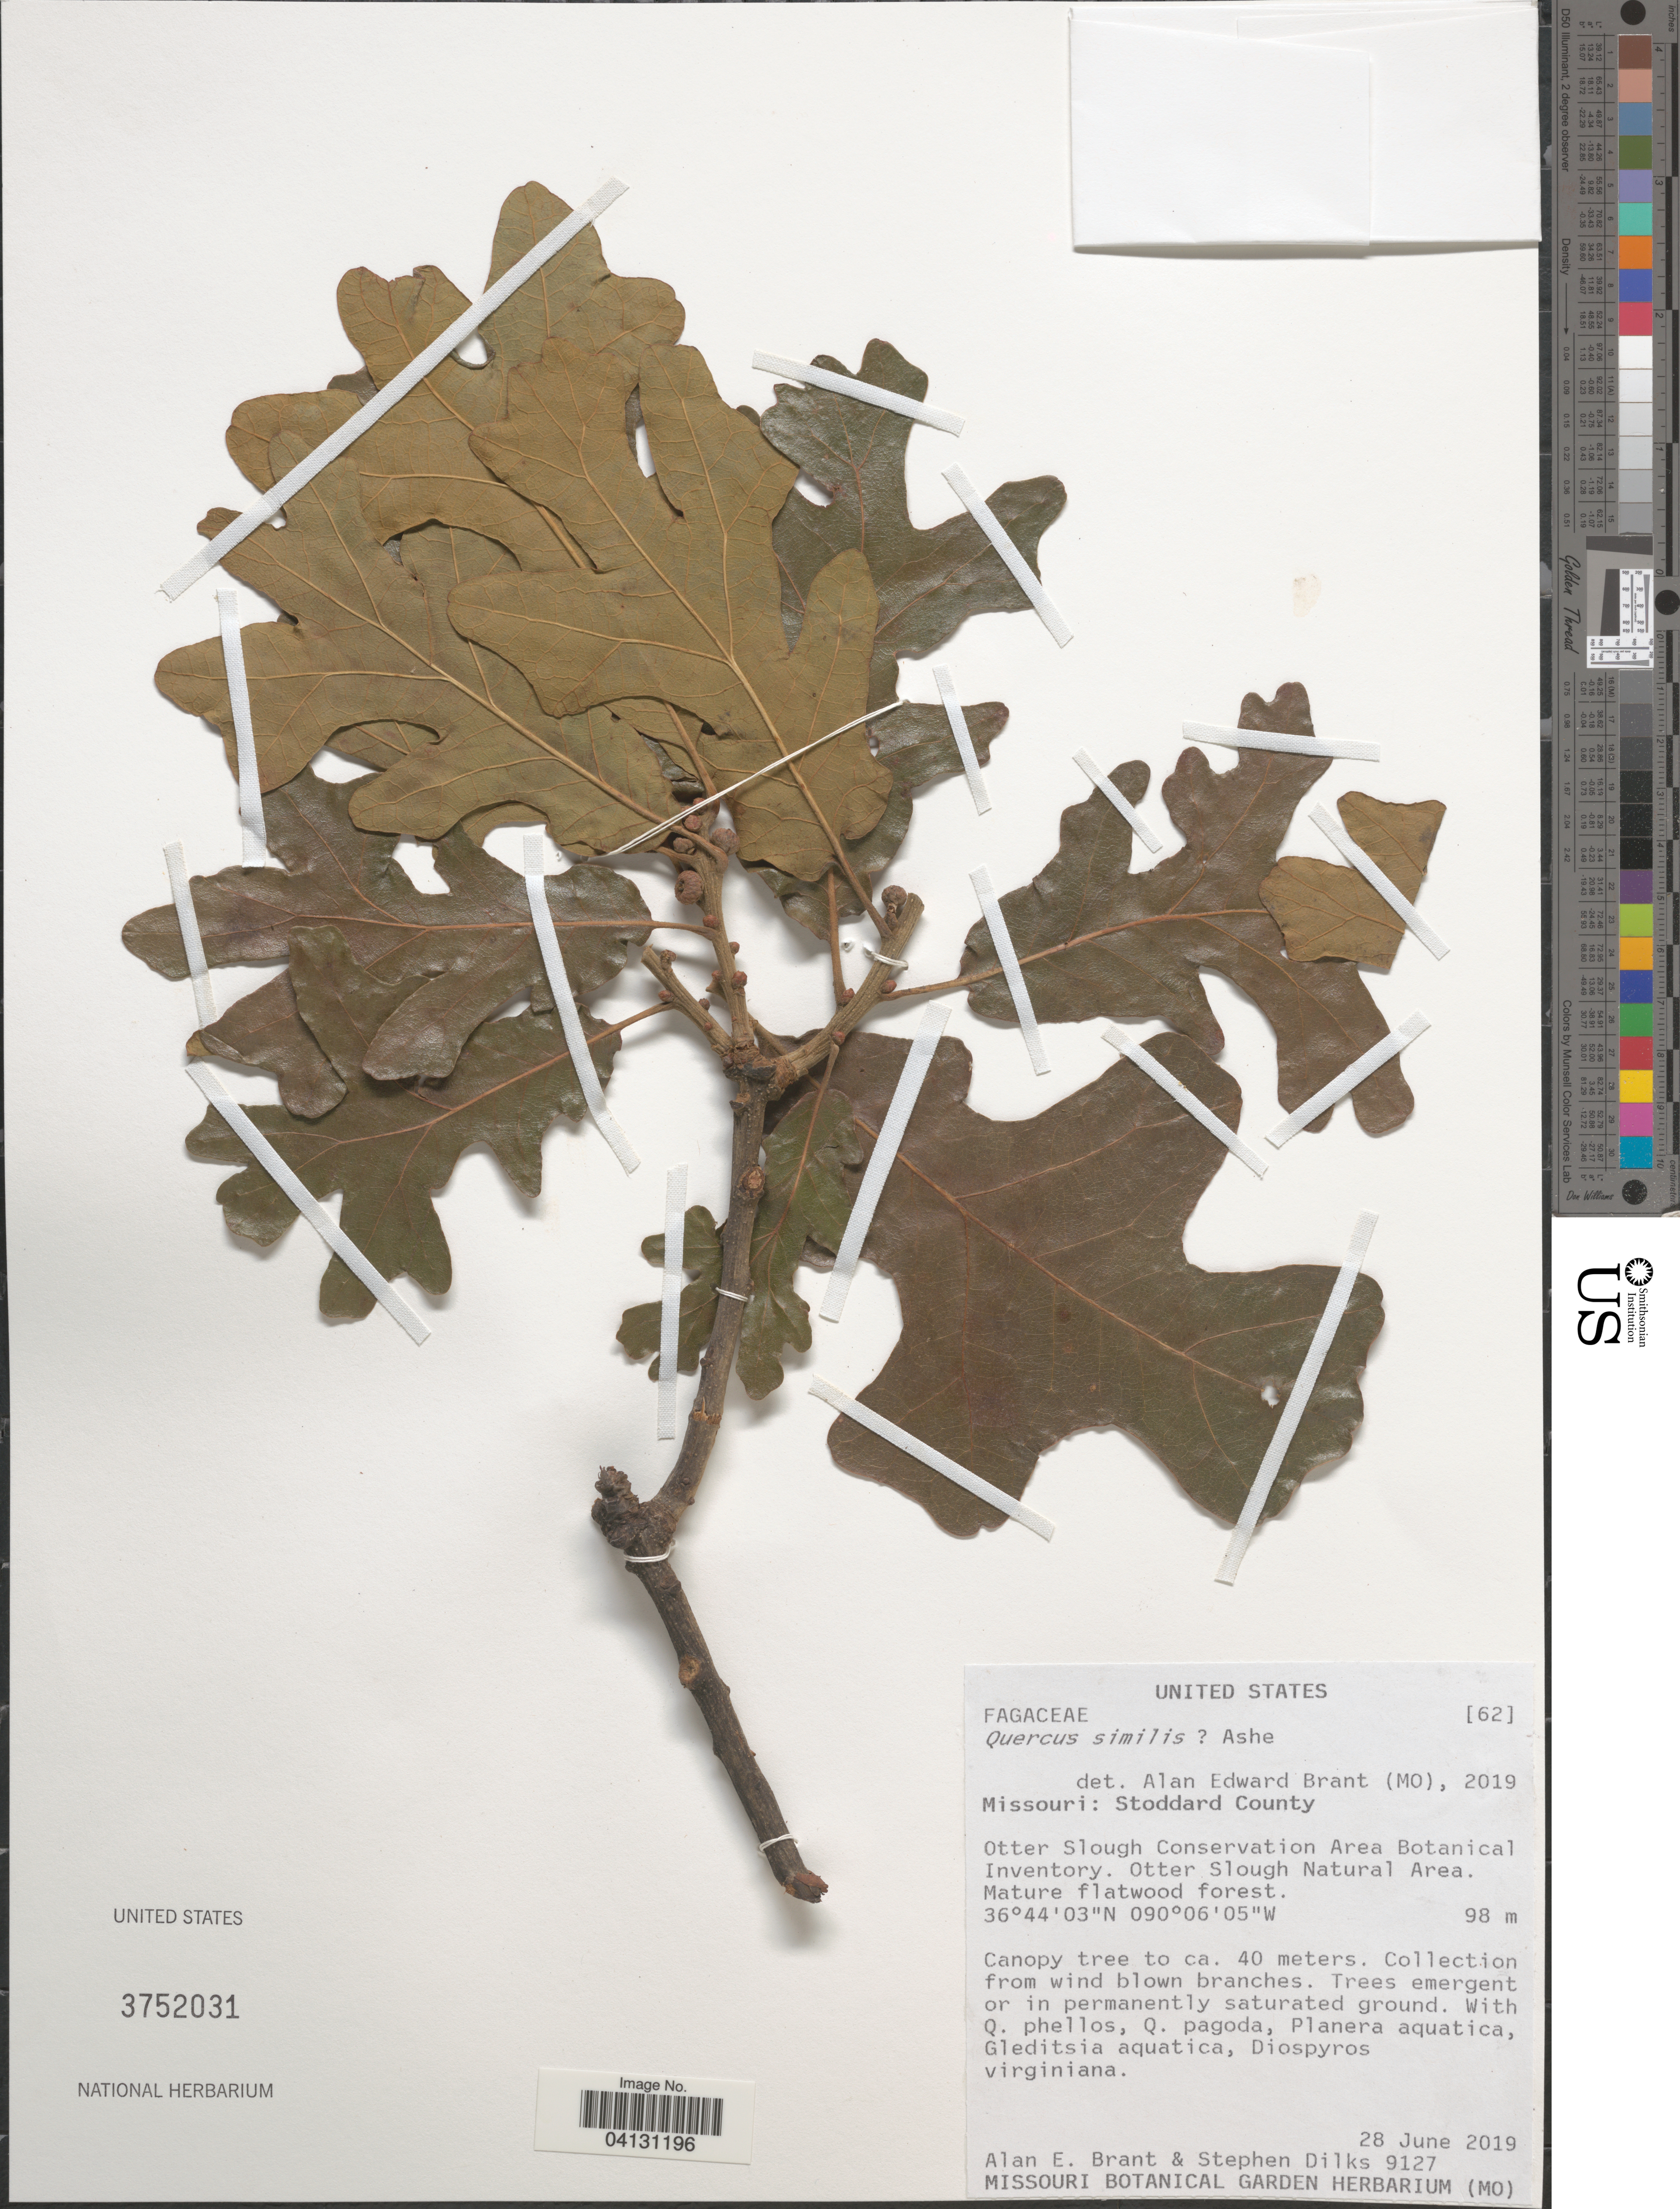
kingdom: Plantae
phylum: Tracheophyta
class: Magnoliopsida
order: Fagales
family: Fagaceae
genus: Quercus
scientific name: Quercus similis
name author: Ashe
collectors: A. Brant & S. Dilks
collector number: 9127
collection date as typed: Transcribed d/m/y: 28/6/2019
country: United States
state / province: Missouri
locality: Stoddard County. Otter Slough Conservation Area Botanical Inventory. Otter Slough Natural Area.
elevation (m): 98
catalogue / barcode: US 3752031